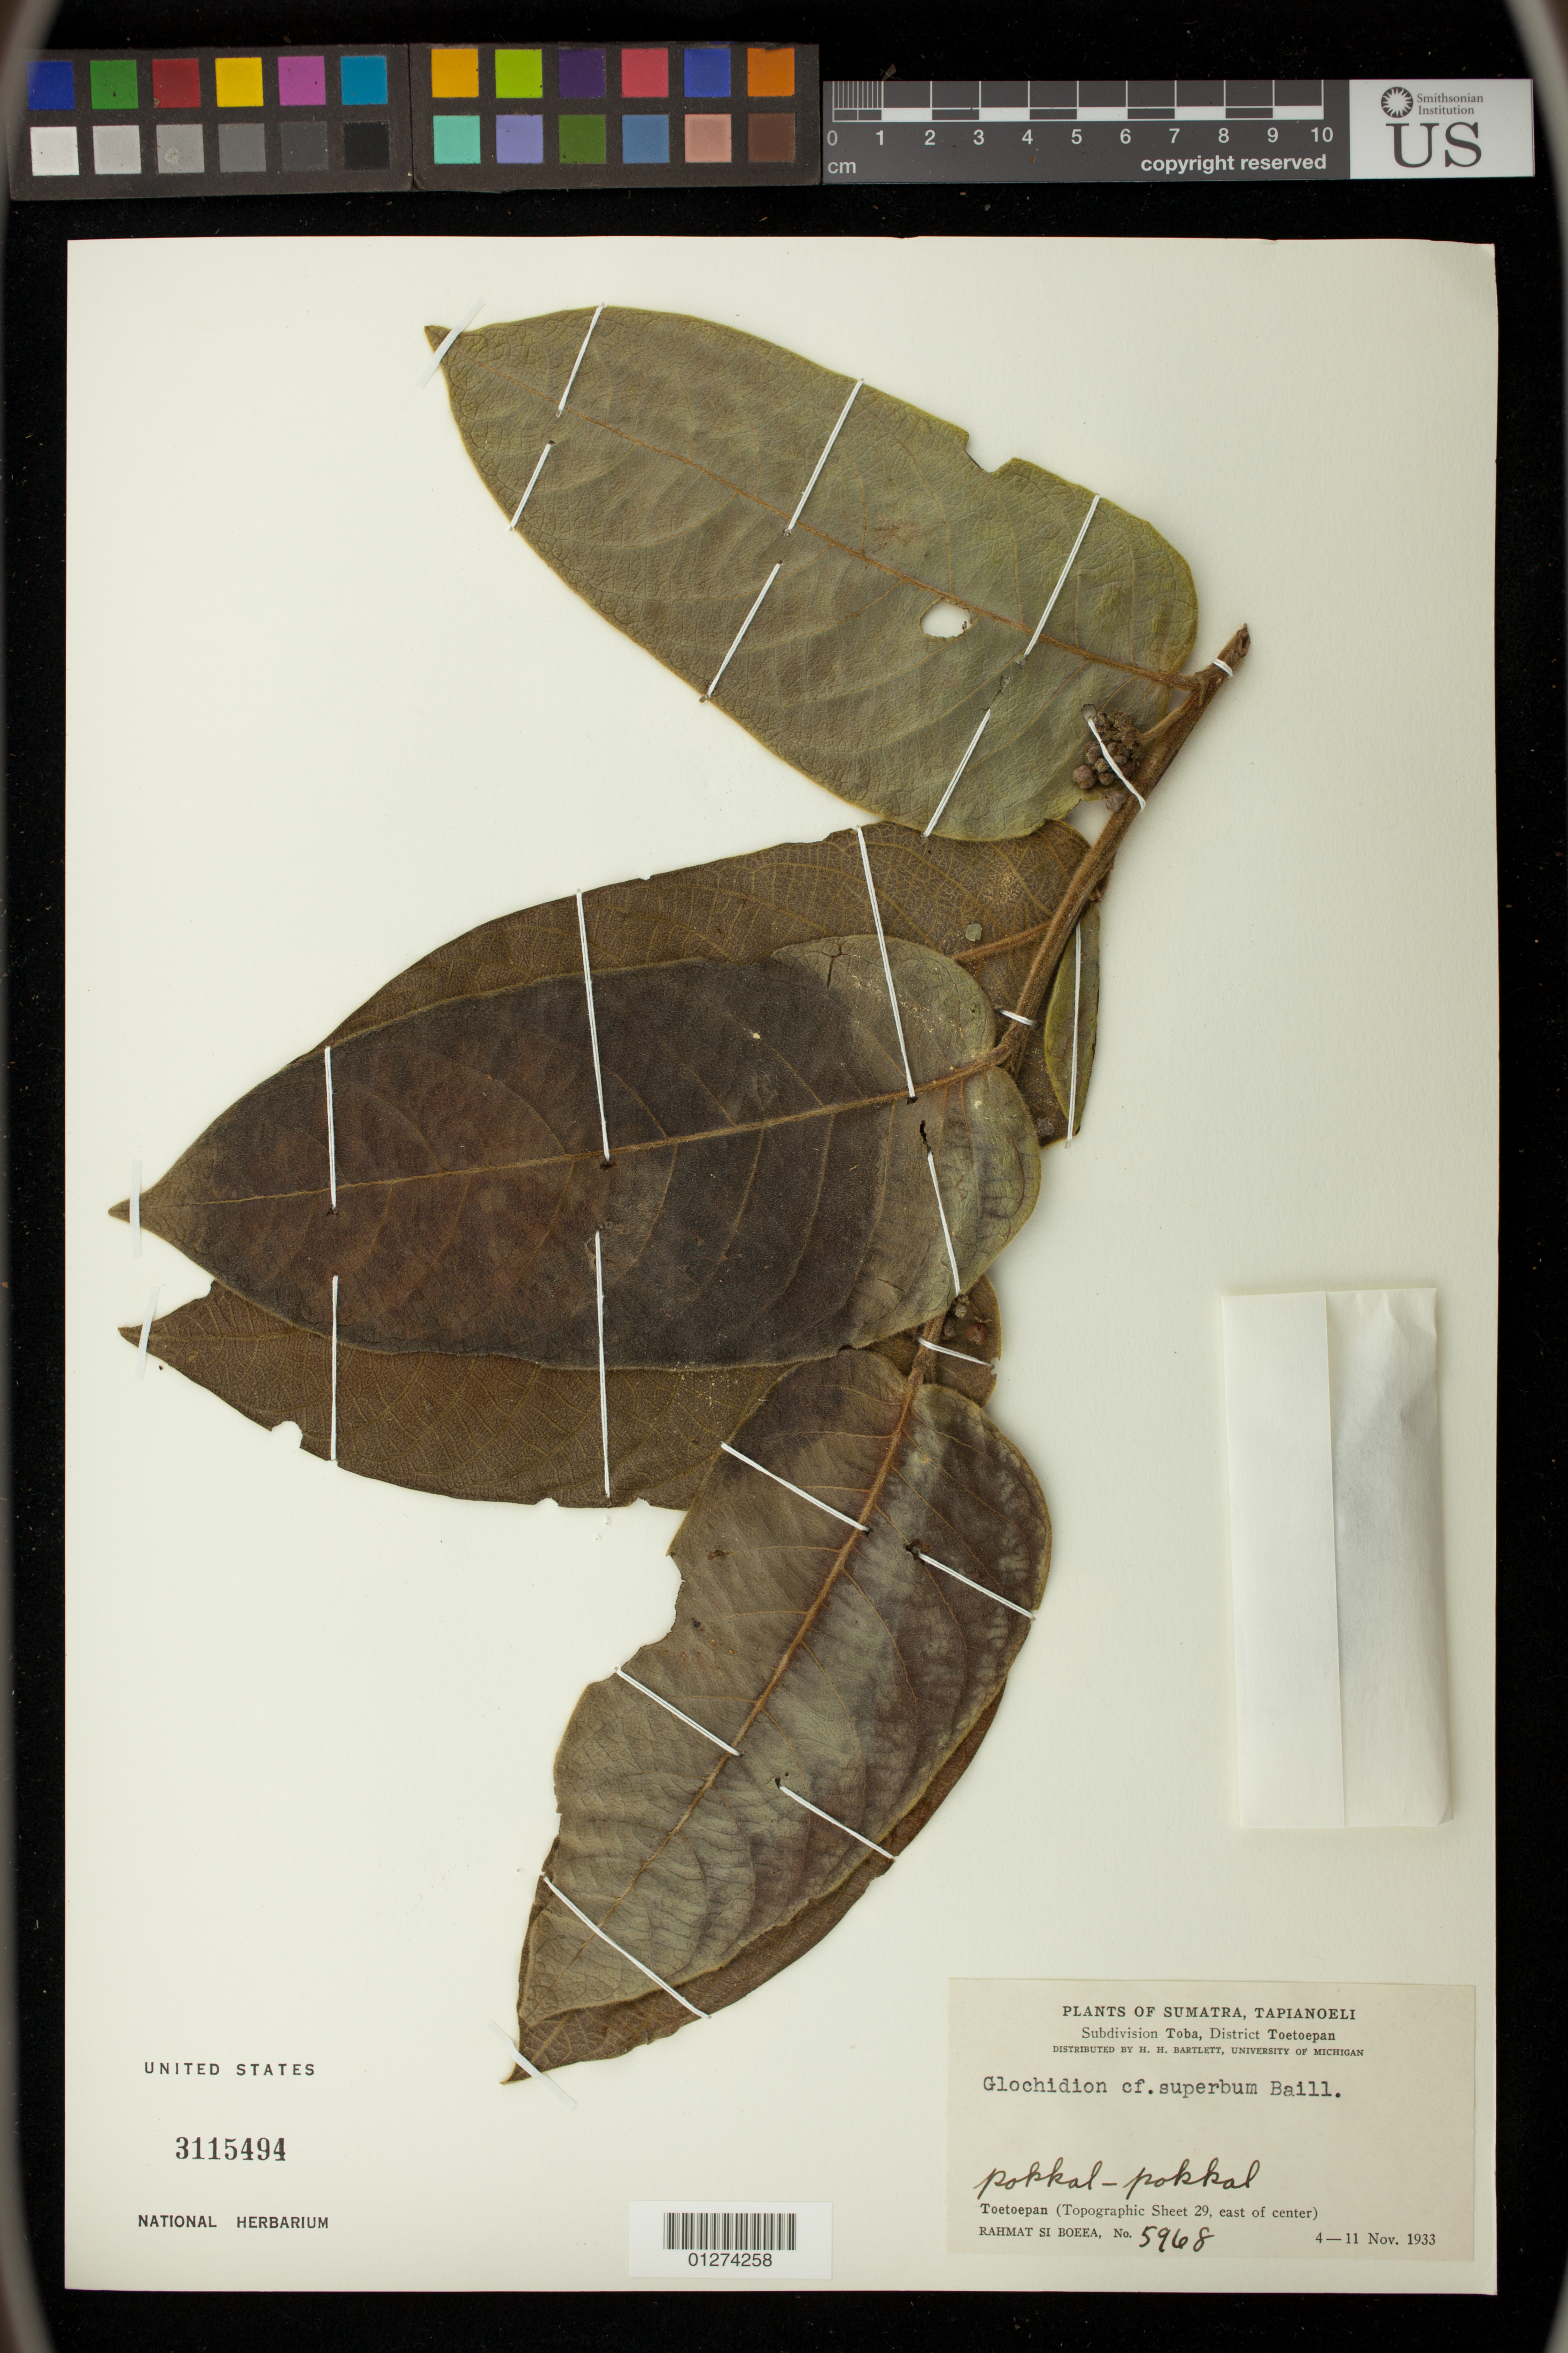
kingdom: Plantae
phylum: Tracheophyta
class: Magnoliopsida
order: Malpighiales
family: Phyllanthaceae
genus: Glochidion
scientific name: Glochidion superbum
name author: Baill.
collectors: Rahmat Si Boeea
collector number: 5968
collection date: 1933-11-04/1933-11-11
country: Indonesia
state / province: Sumatra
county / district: Sumatera Utara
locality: Toetoepan (topographic Sheet 29, east of center)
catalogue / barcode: US 3115494